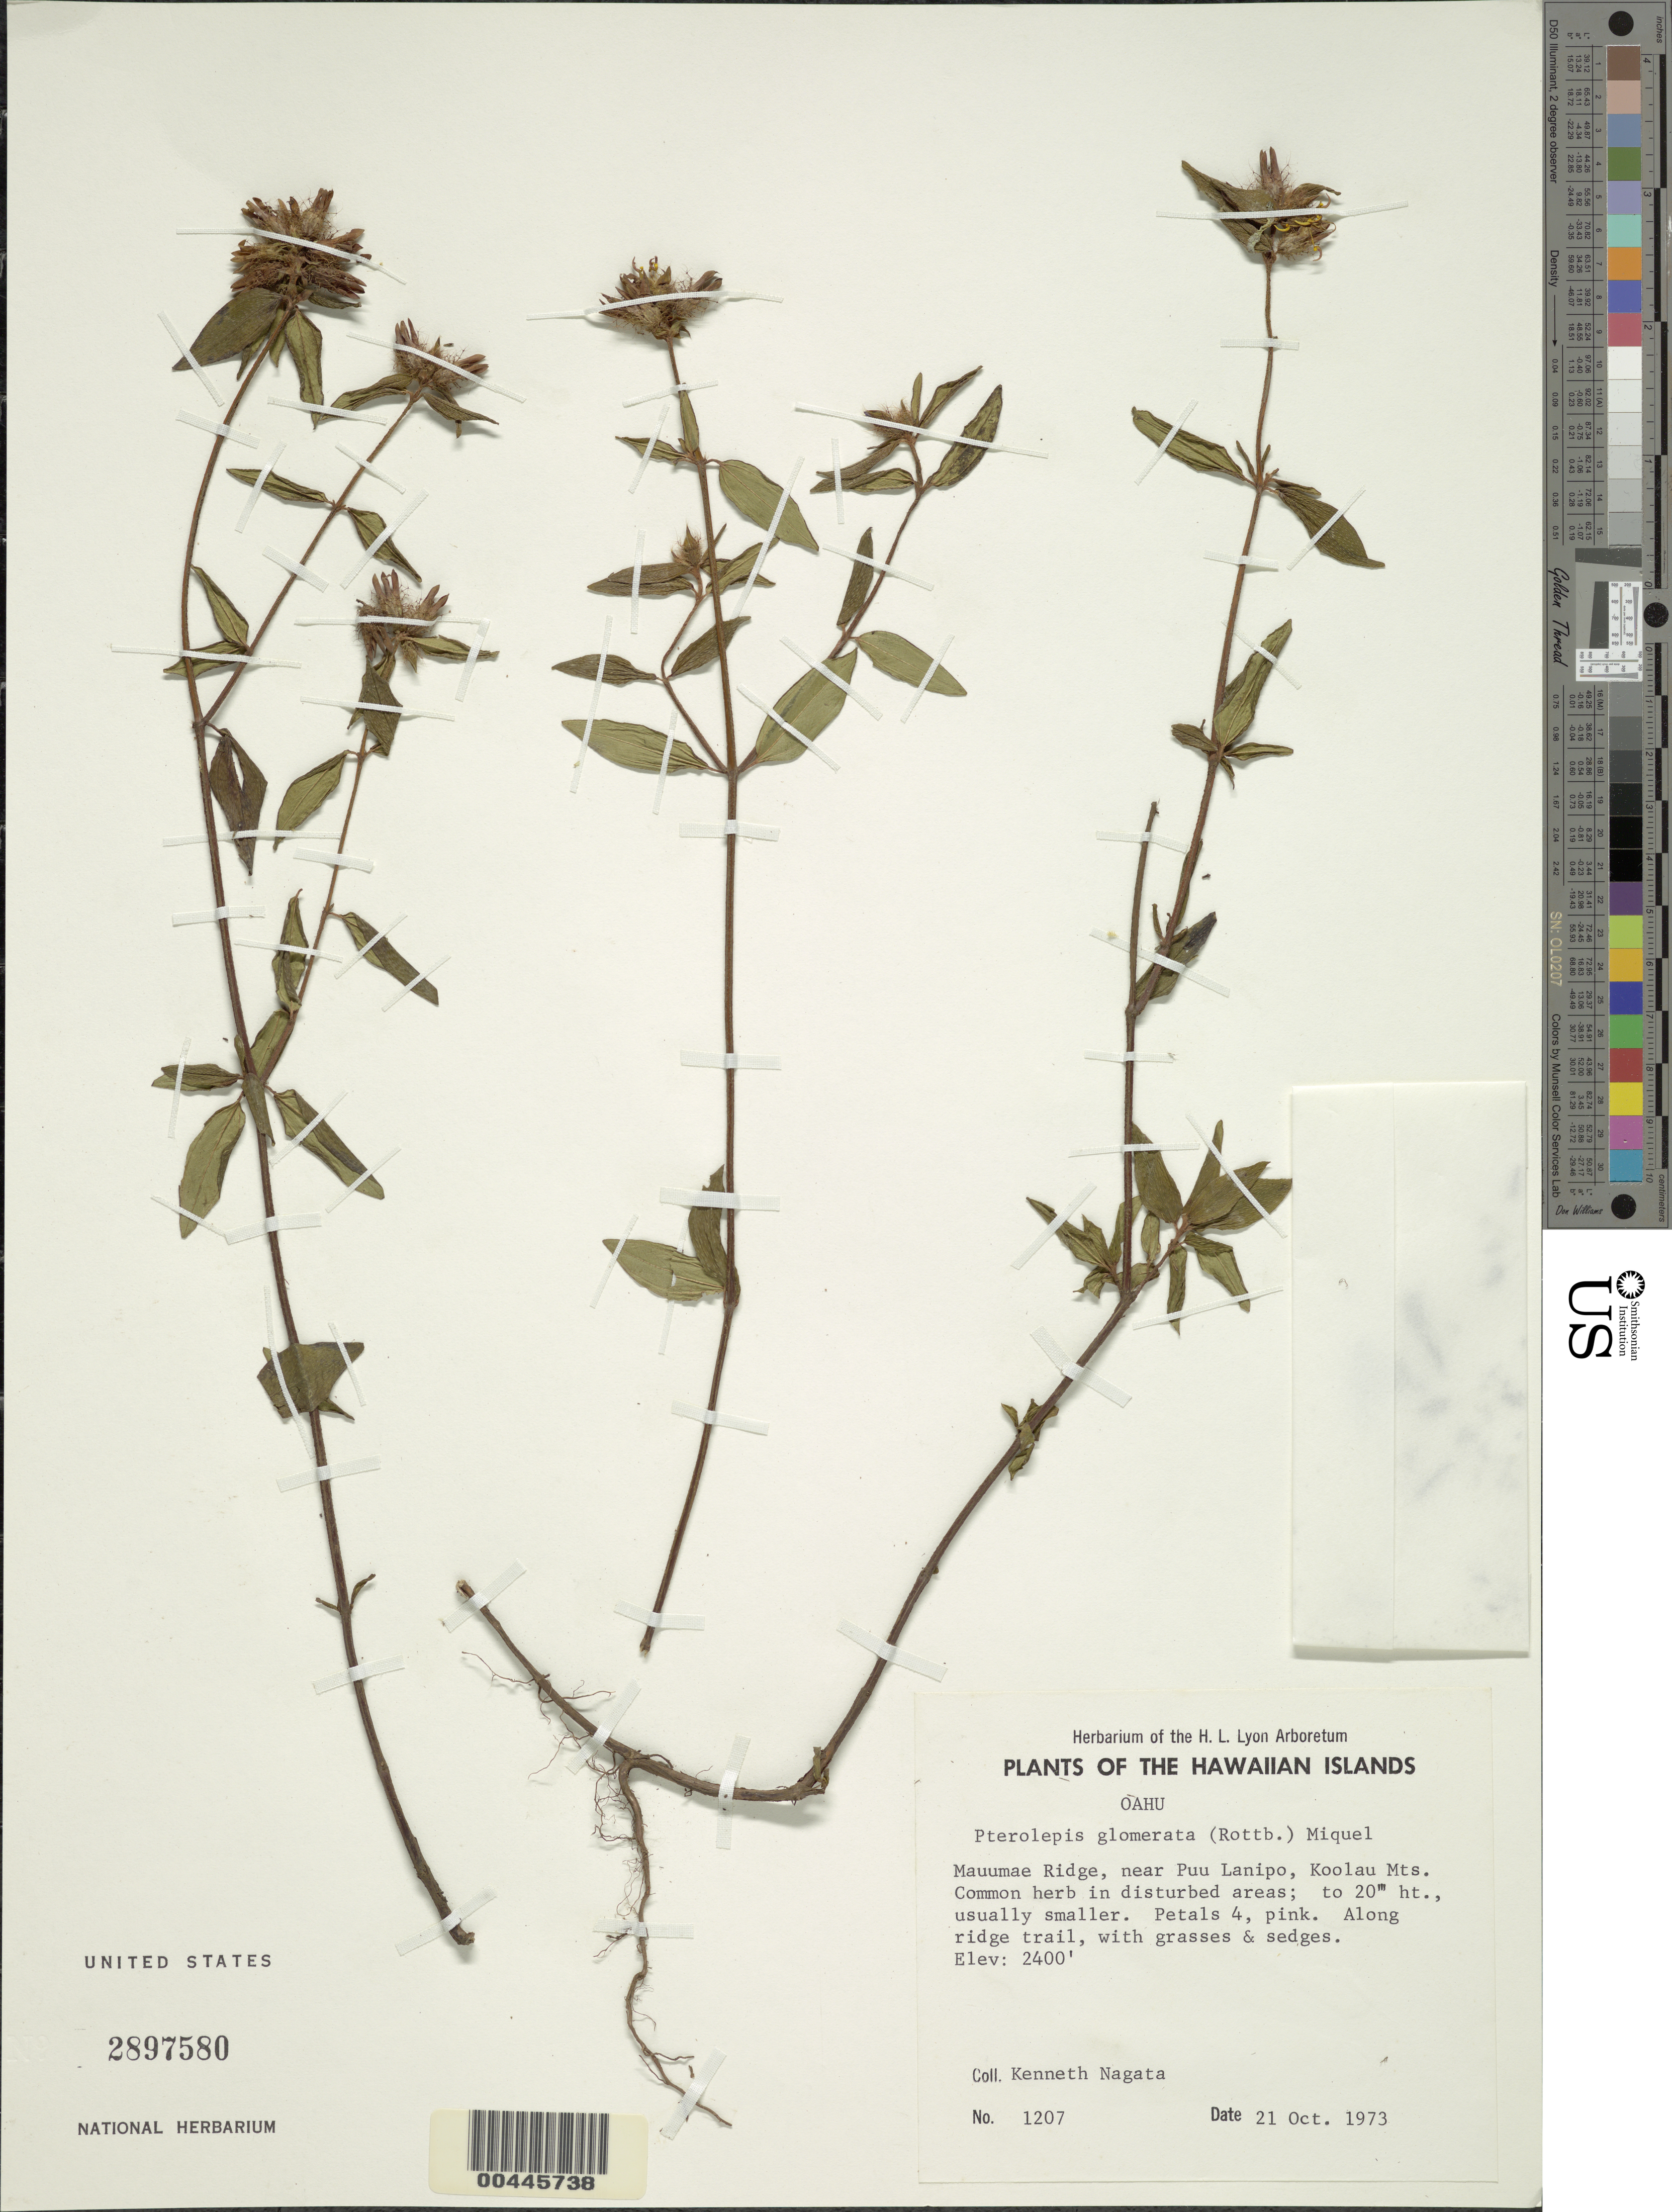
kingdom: Plantae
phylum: Tracheophyta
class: Magnoliopsida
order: Myrtales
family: Melastomataceae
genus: Pterolepis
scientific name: Pterolepis glomerata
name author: (Rottb.) Miq.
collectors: K. Nagata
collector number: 1207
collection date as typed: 21 Oct 1973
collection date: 1973-10-21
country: United States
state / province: Hawaii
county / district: Honolulu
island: Oahu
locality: Mauumae Ridge, near Puu Lanipo, Koolau Mts.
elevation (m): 732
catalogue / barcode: US 2897580